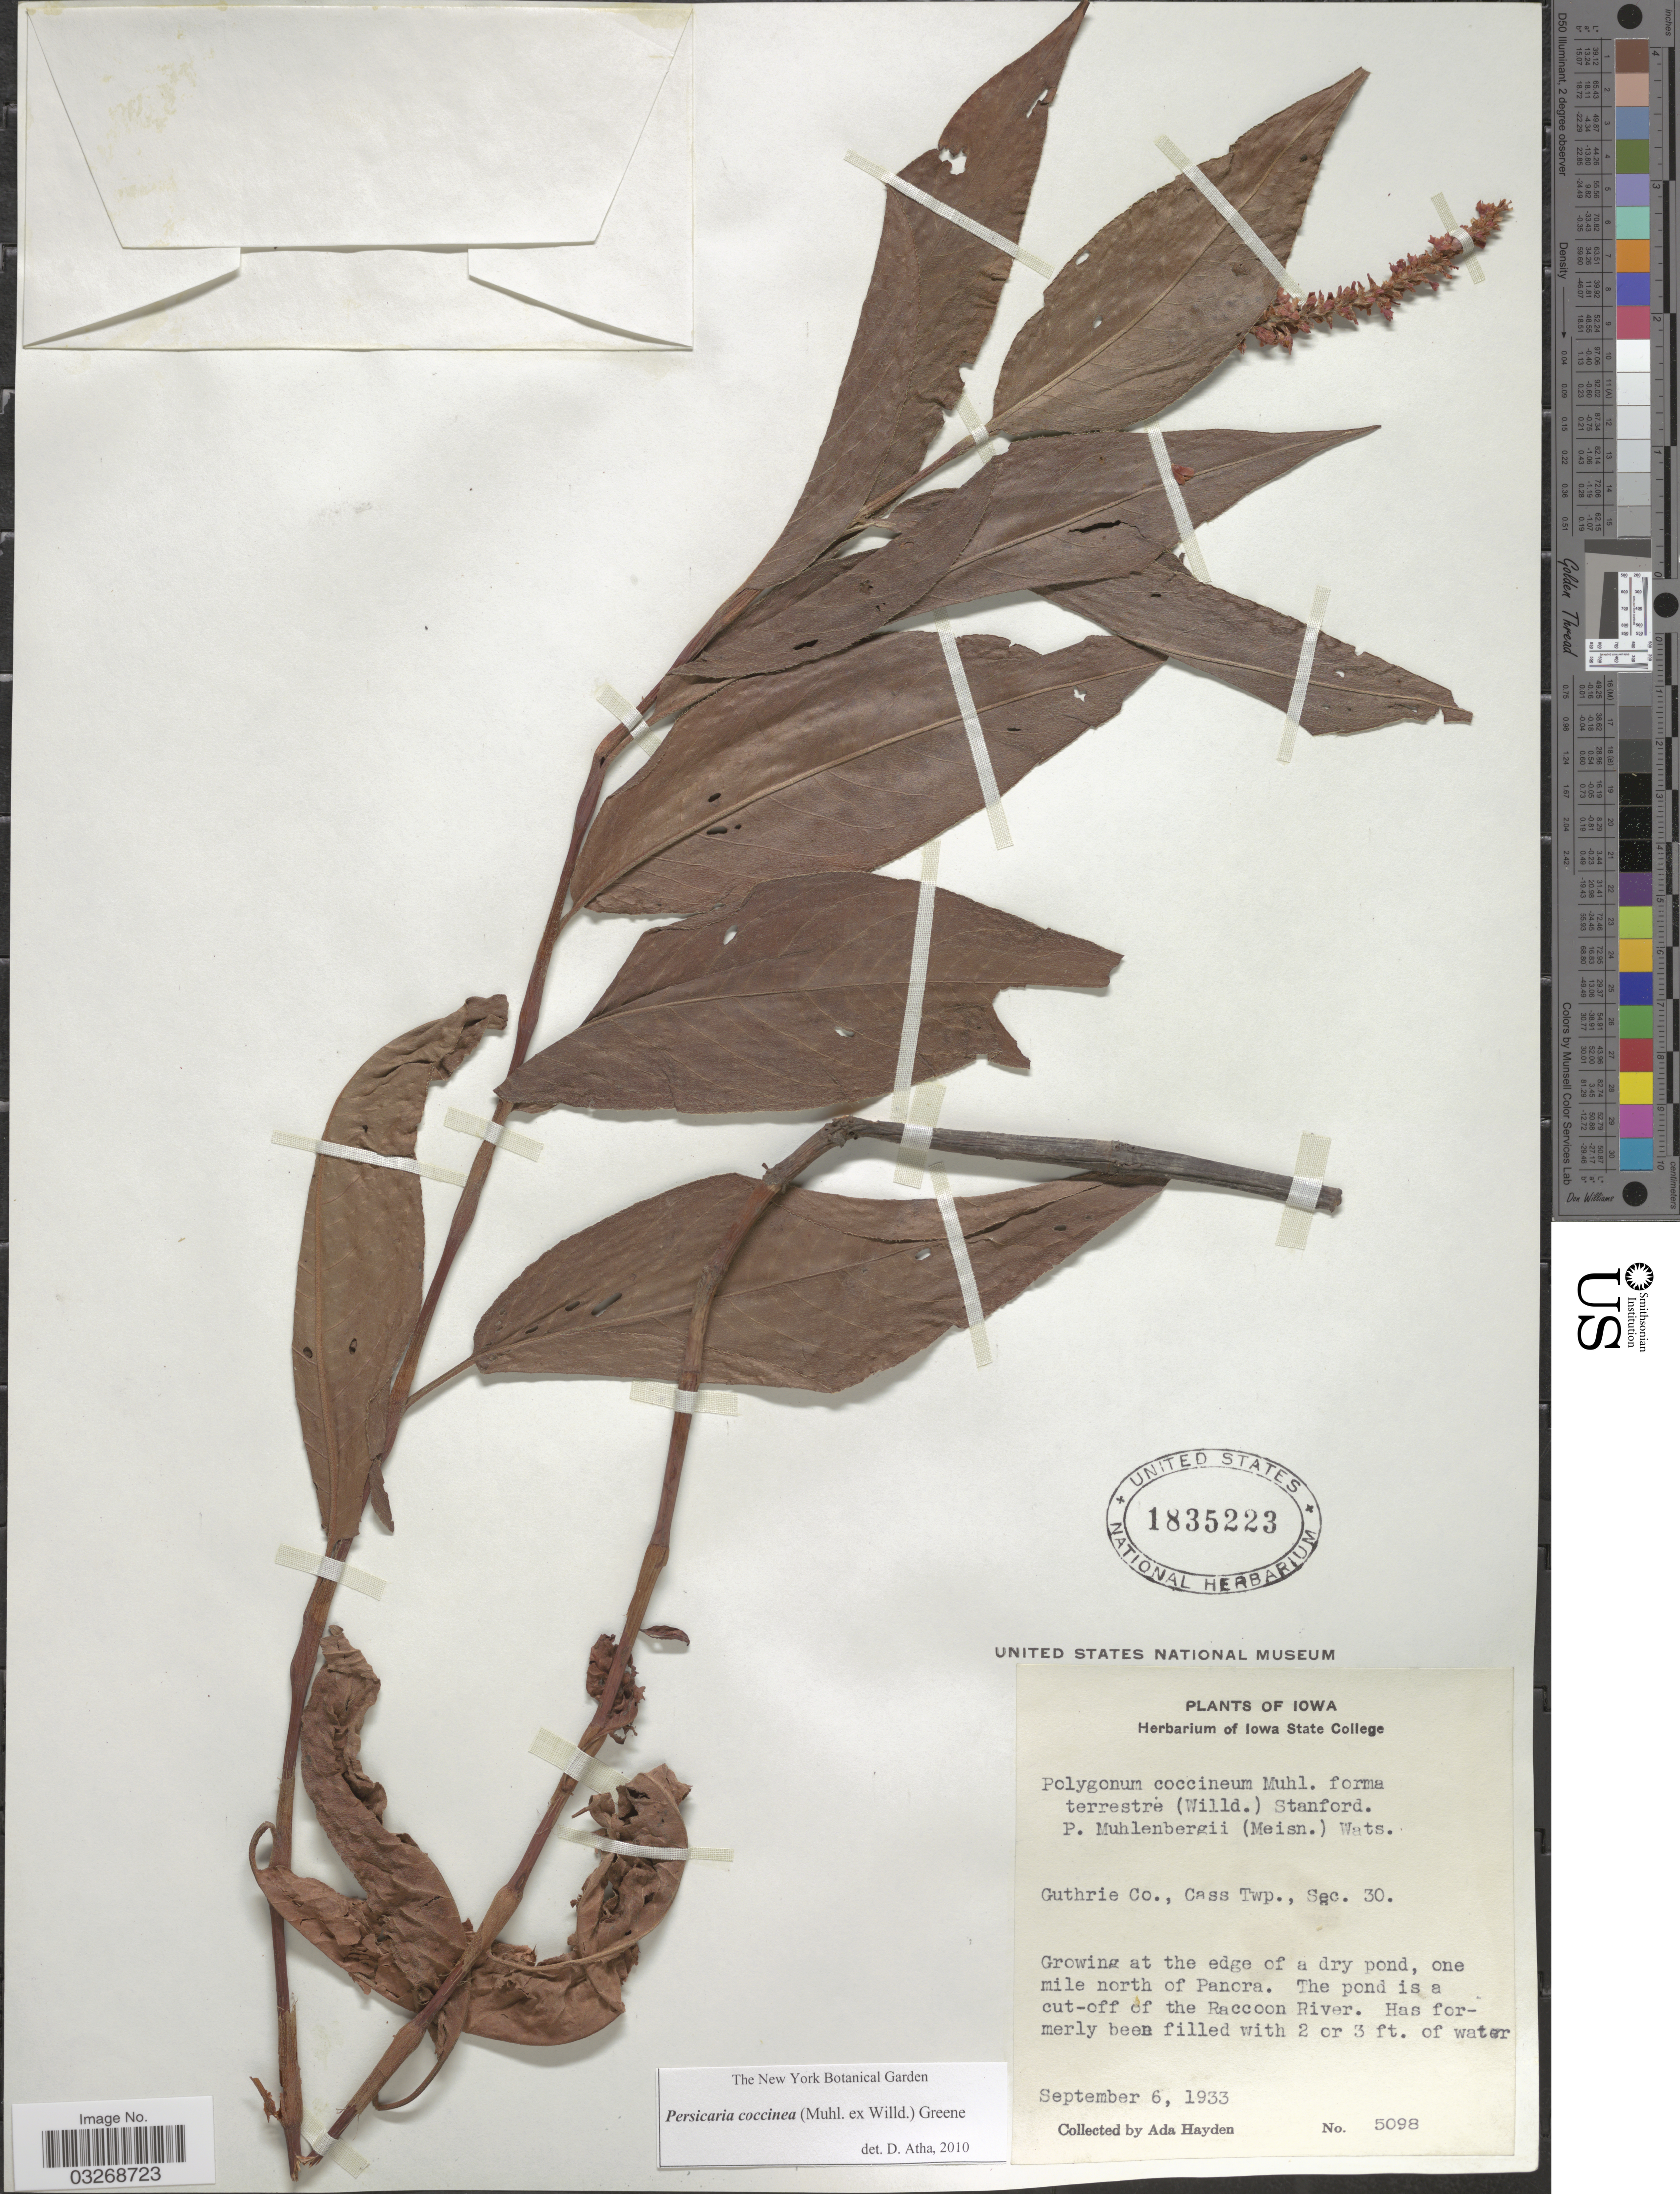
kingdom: Plantae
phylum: Tracheophyta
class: Magnoliopsida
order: Caryophyllales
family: Polygonaceae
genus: Persicaria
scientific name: Persicaria coccinea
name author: (Muhl. ex Willd.) Greene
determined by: Atha, D. E.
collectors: Ada Hayden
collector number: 5098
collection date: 1933-09-06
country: United States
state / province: Iowa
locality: Guthrie Co., Cass Twp., Sec. 30. One mile north of Panora. The pond is a cut-off of the Raccoon River.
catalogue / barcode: US 1835223